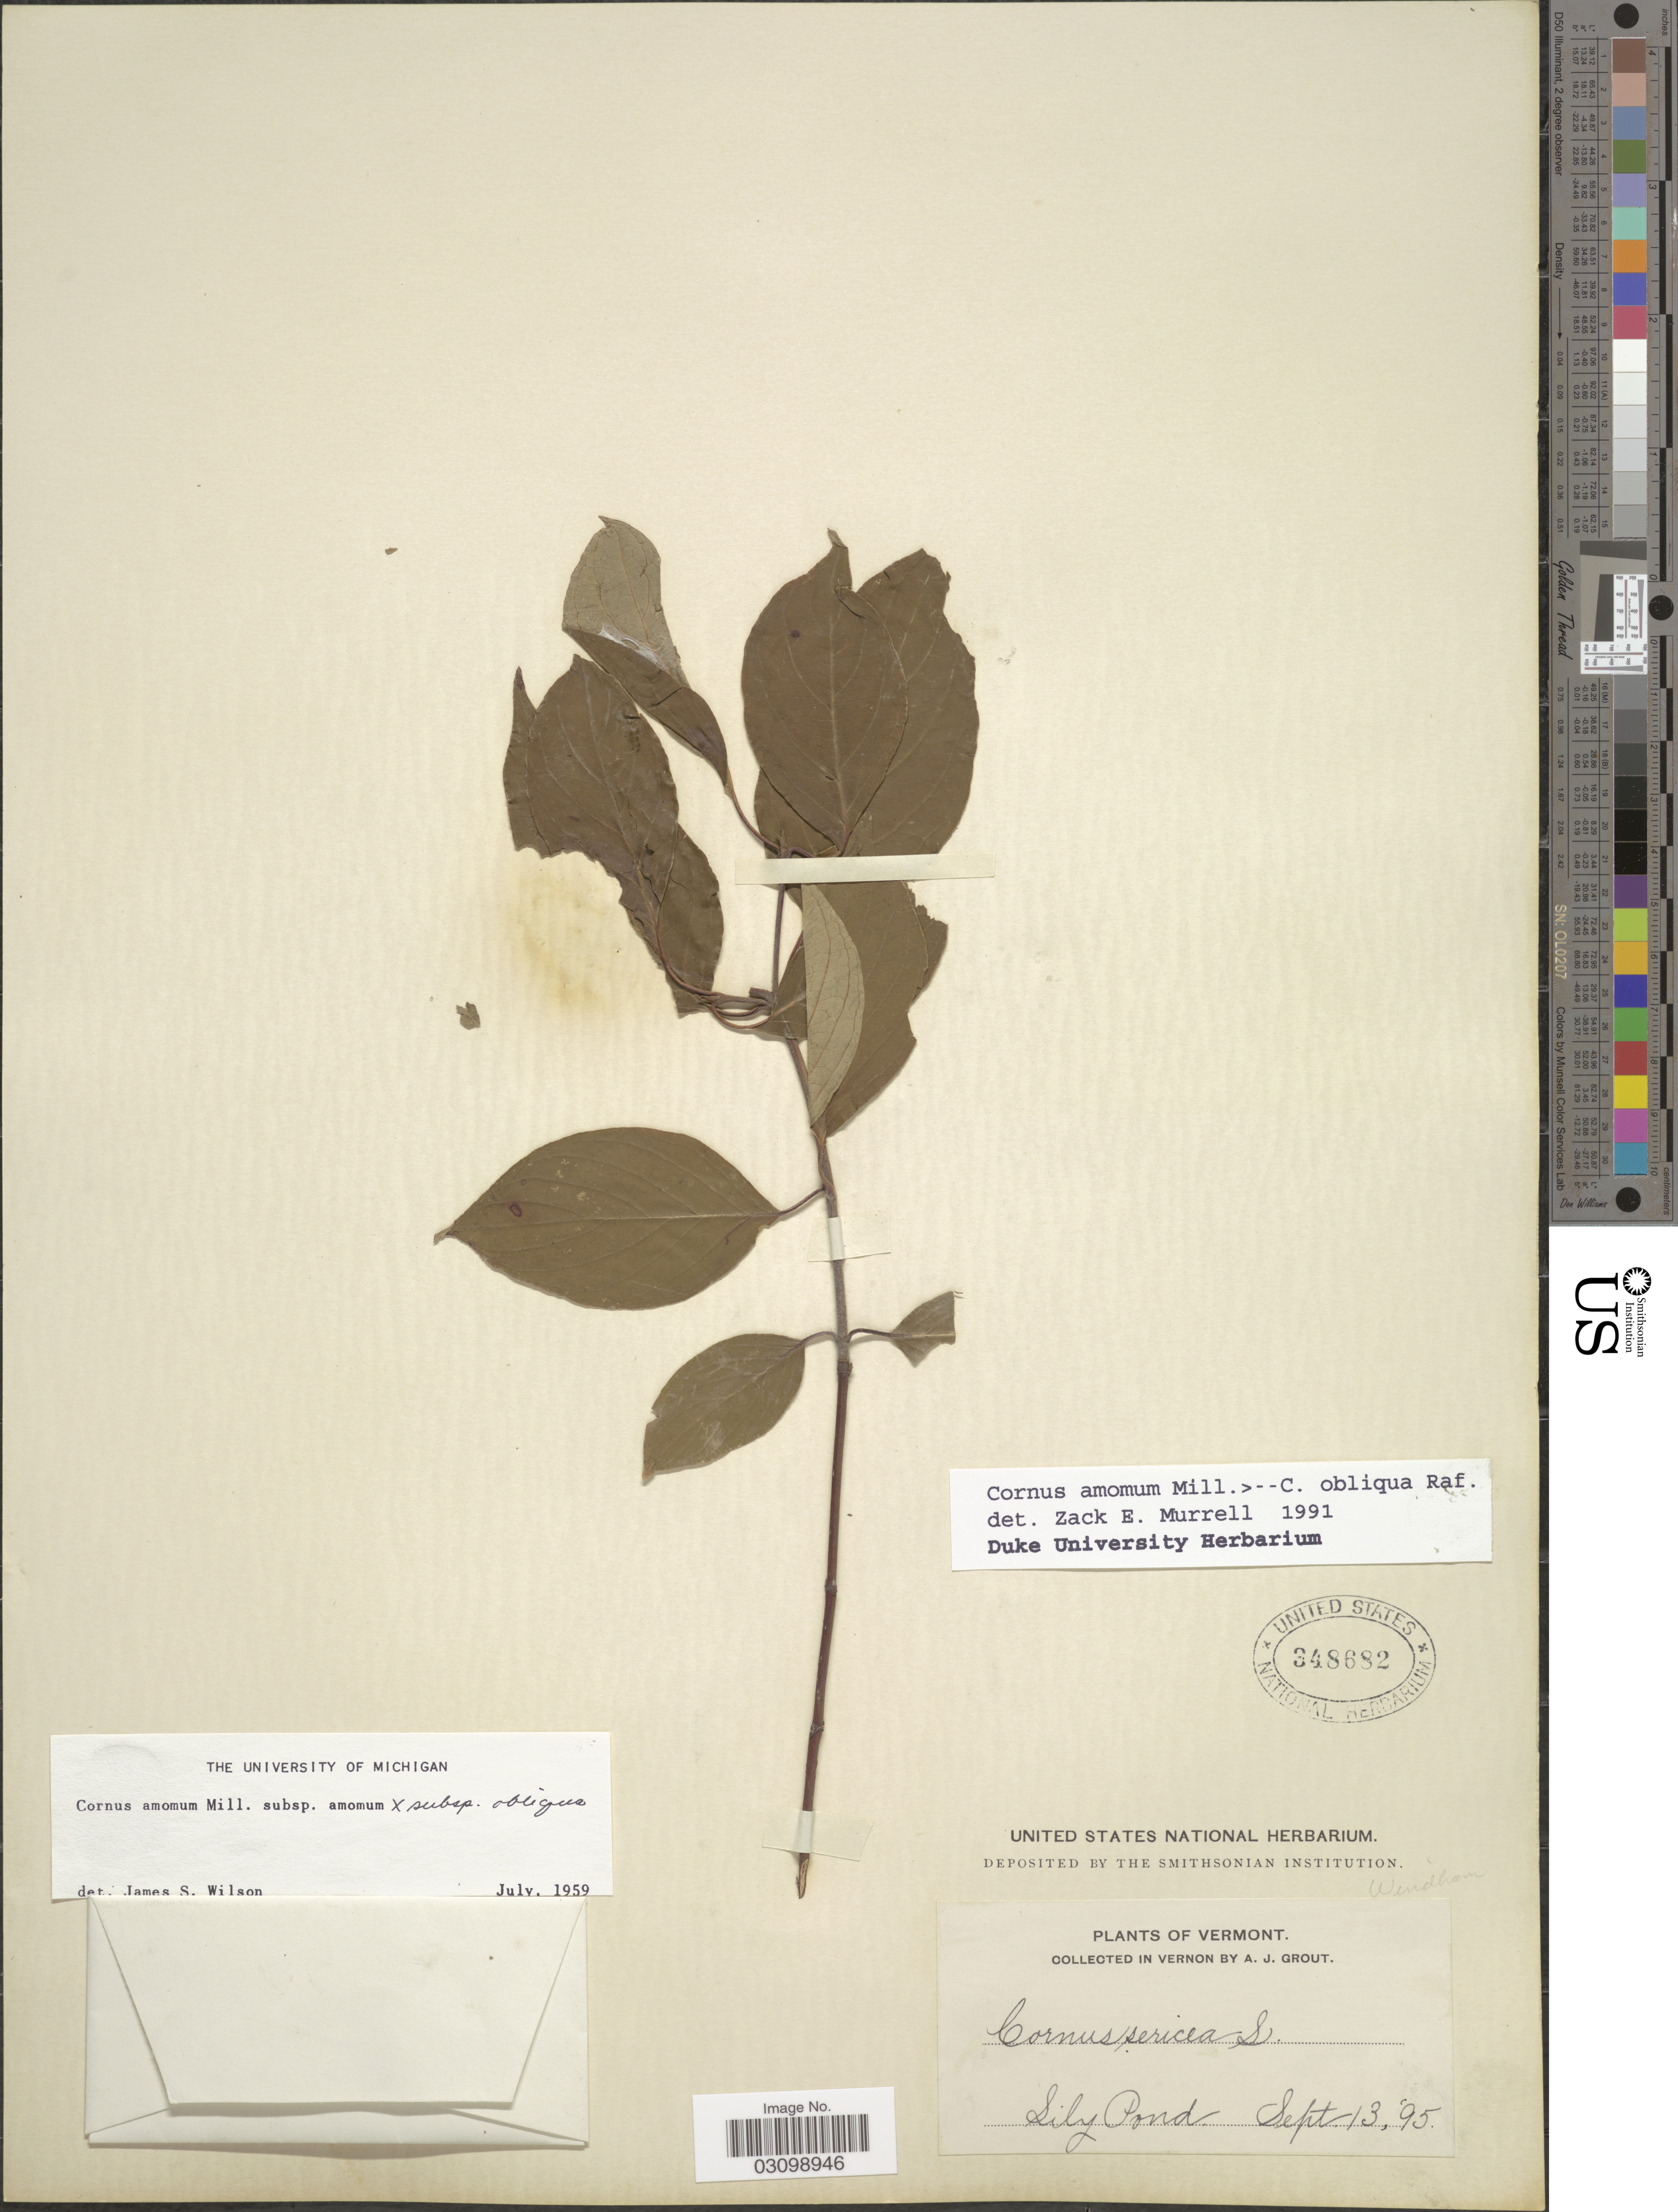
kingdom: Plantae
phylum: Tracheophyta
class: Magnoliopsida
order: Cornales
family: Cornaceae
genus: Cornus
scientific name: Cornus sp.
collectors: A. J. Grout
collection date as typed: Transcribed d/m/y: 13/9/95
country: United States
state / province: Vermont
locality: Sily Pond.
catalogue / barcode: US 348682